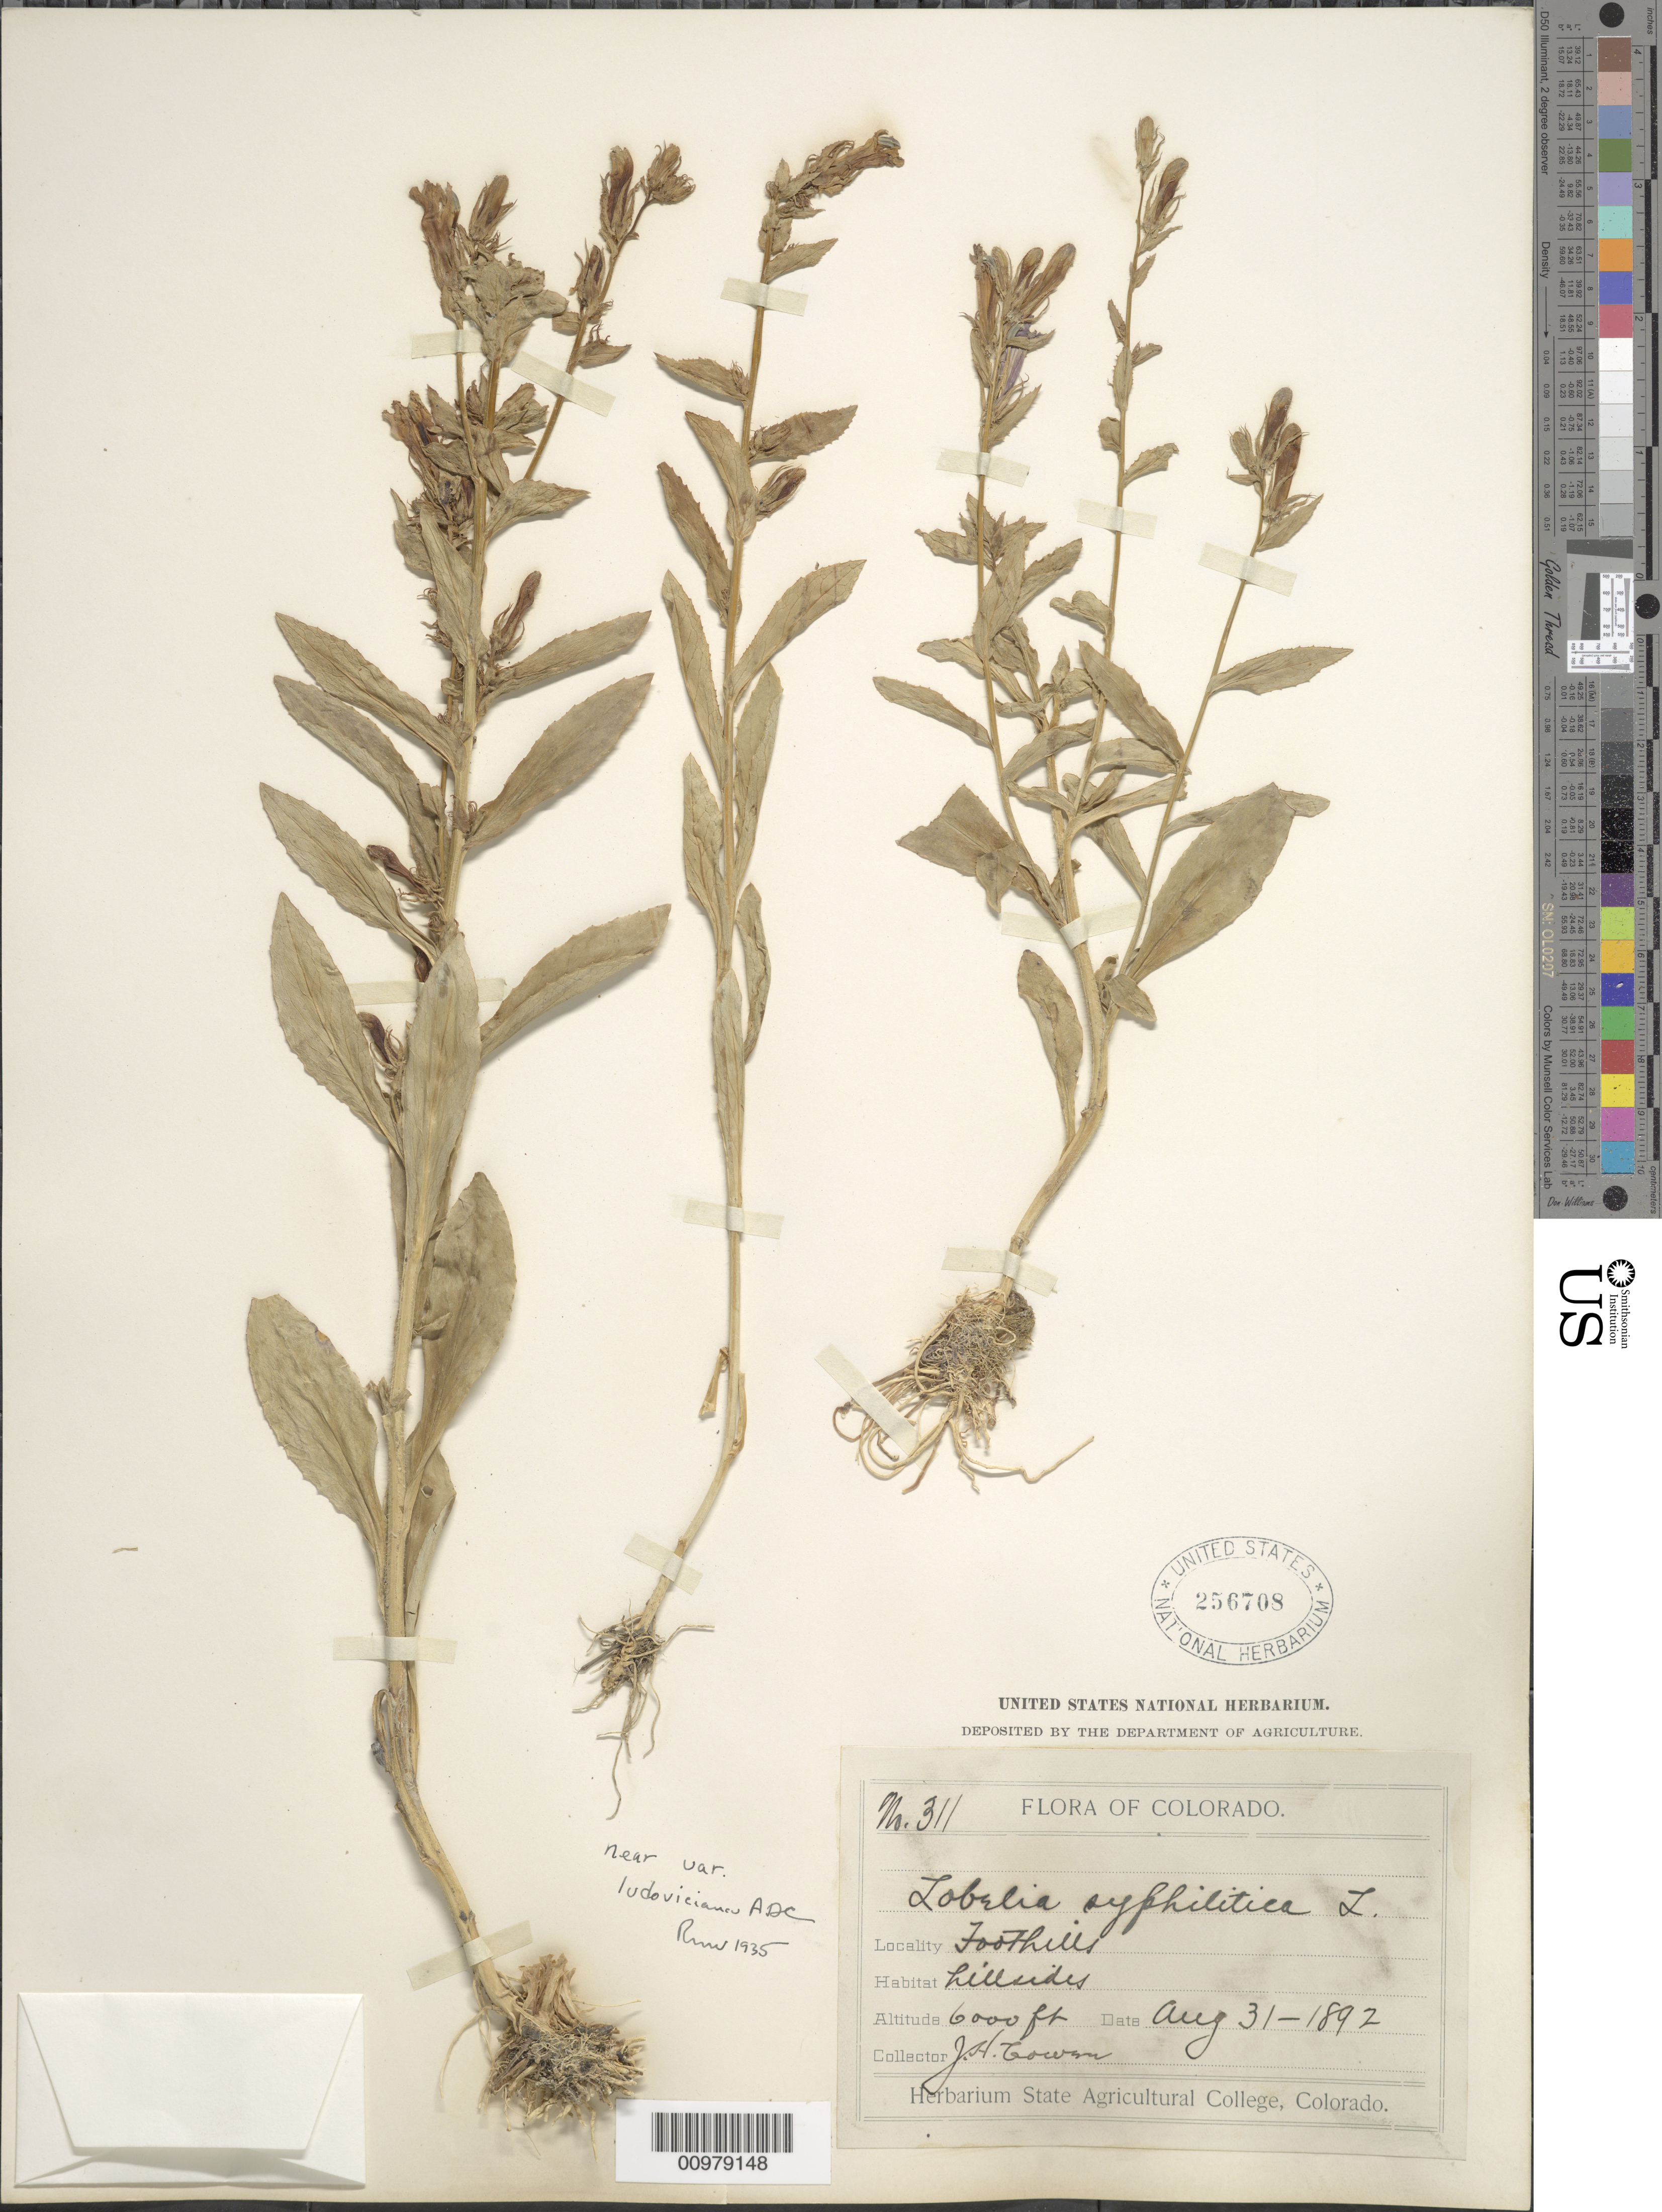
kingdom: Plantae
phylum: Tracheophyta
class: Magnoliopsida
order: Asterales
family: Campanulaceae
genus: Lobelia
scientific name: Lobelia siphilitica var. ludoviciana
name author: A. DC.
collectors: J. H. Cowan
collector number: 311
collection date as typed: Aug 31, 1892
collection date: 1892-08-31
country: United States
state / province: Colorado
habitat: hillsides, foothills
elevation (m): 1829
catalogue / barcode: US 256708